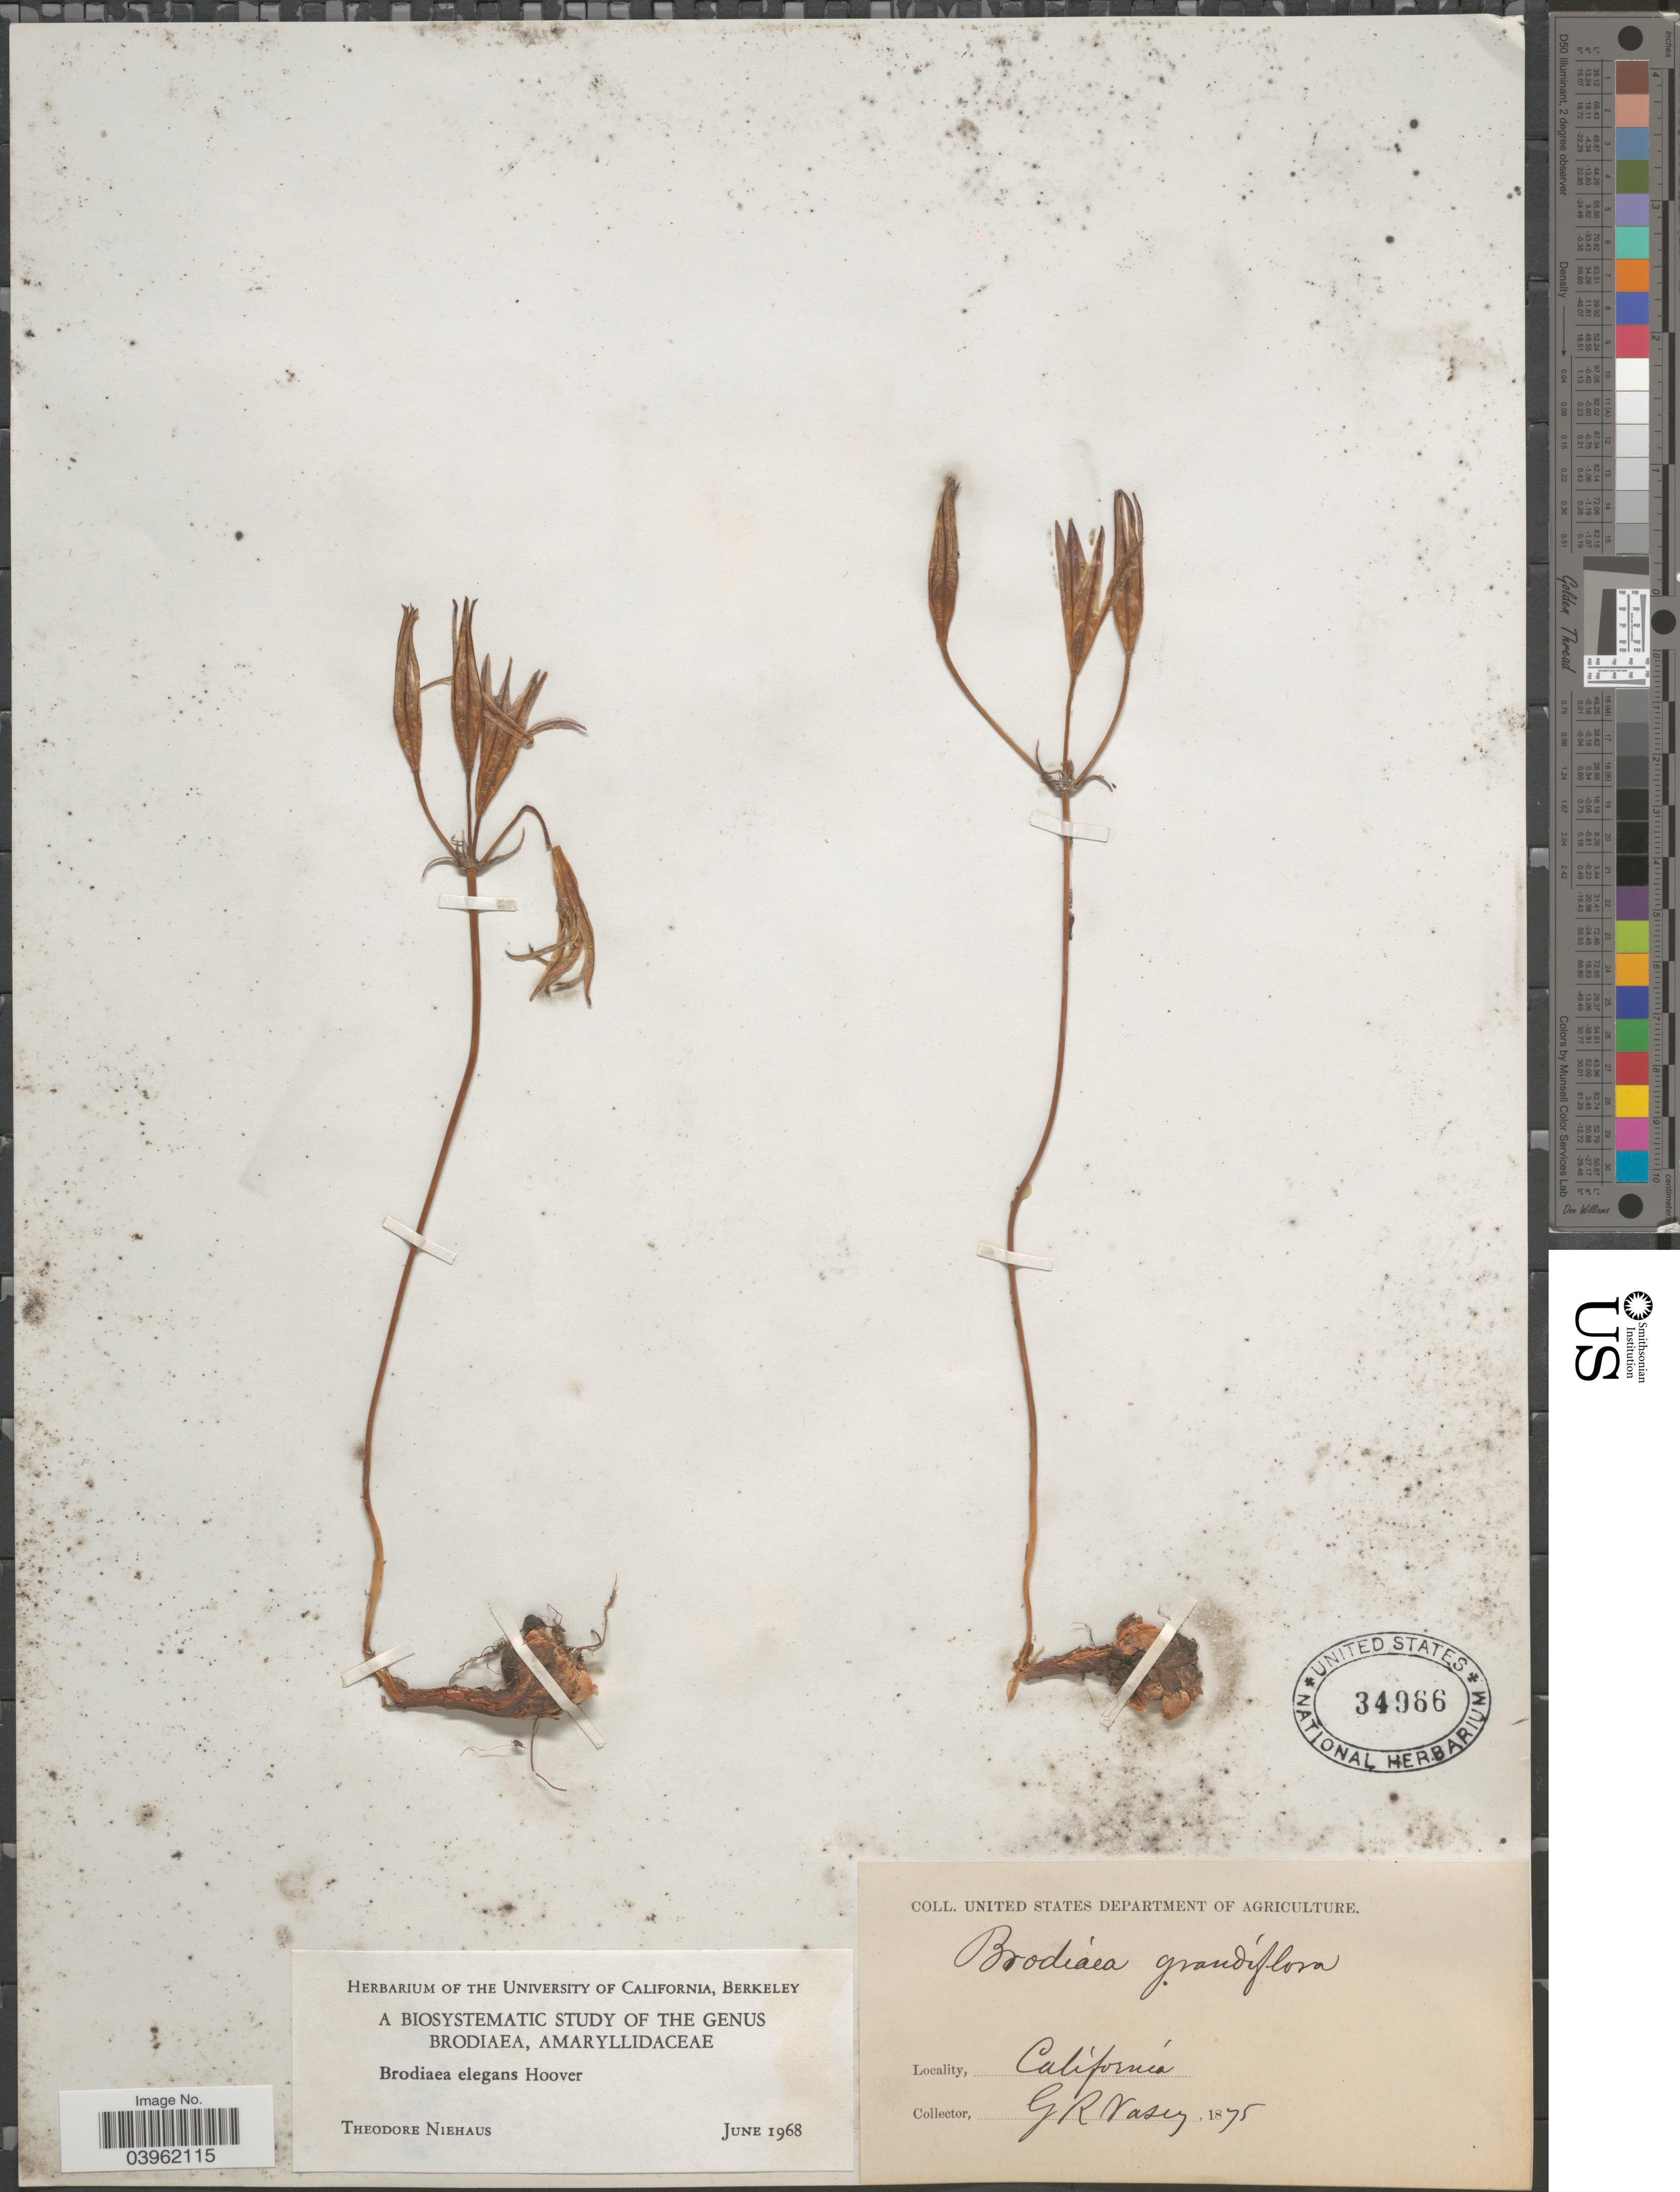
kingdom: Plantae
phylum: Tracheophyta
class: Liliopsida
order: Asparagales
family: Asparagaceae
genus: Brodiaea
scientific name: Brodiaea elegans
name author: Hoover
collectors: G. R. Vasey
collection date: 1875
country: United States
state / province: California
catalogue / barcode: US 34966